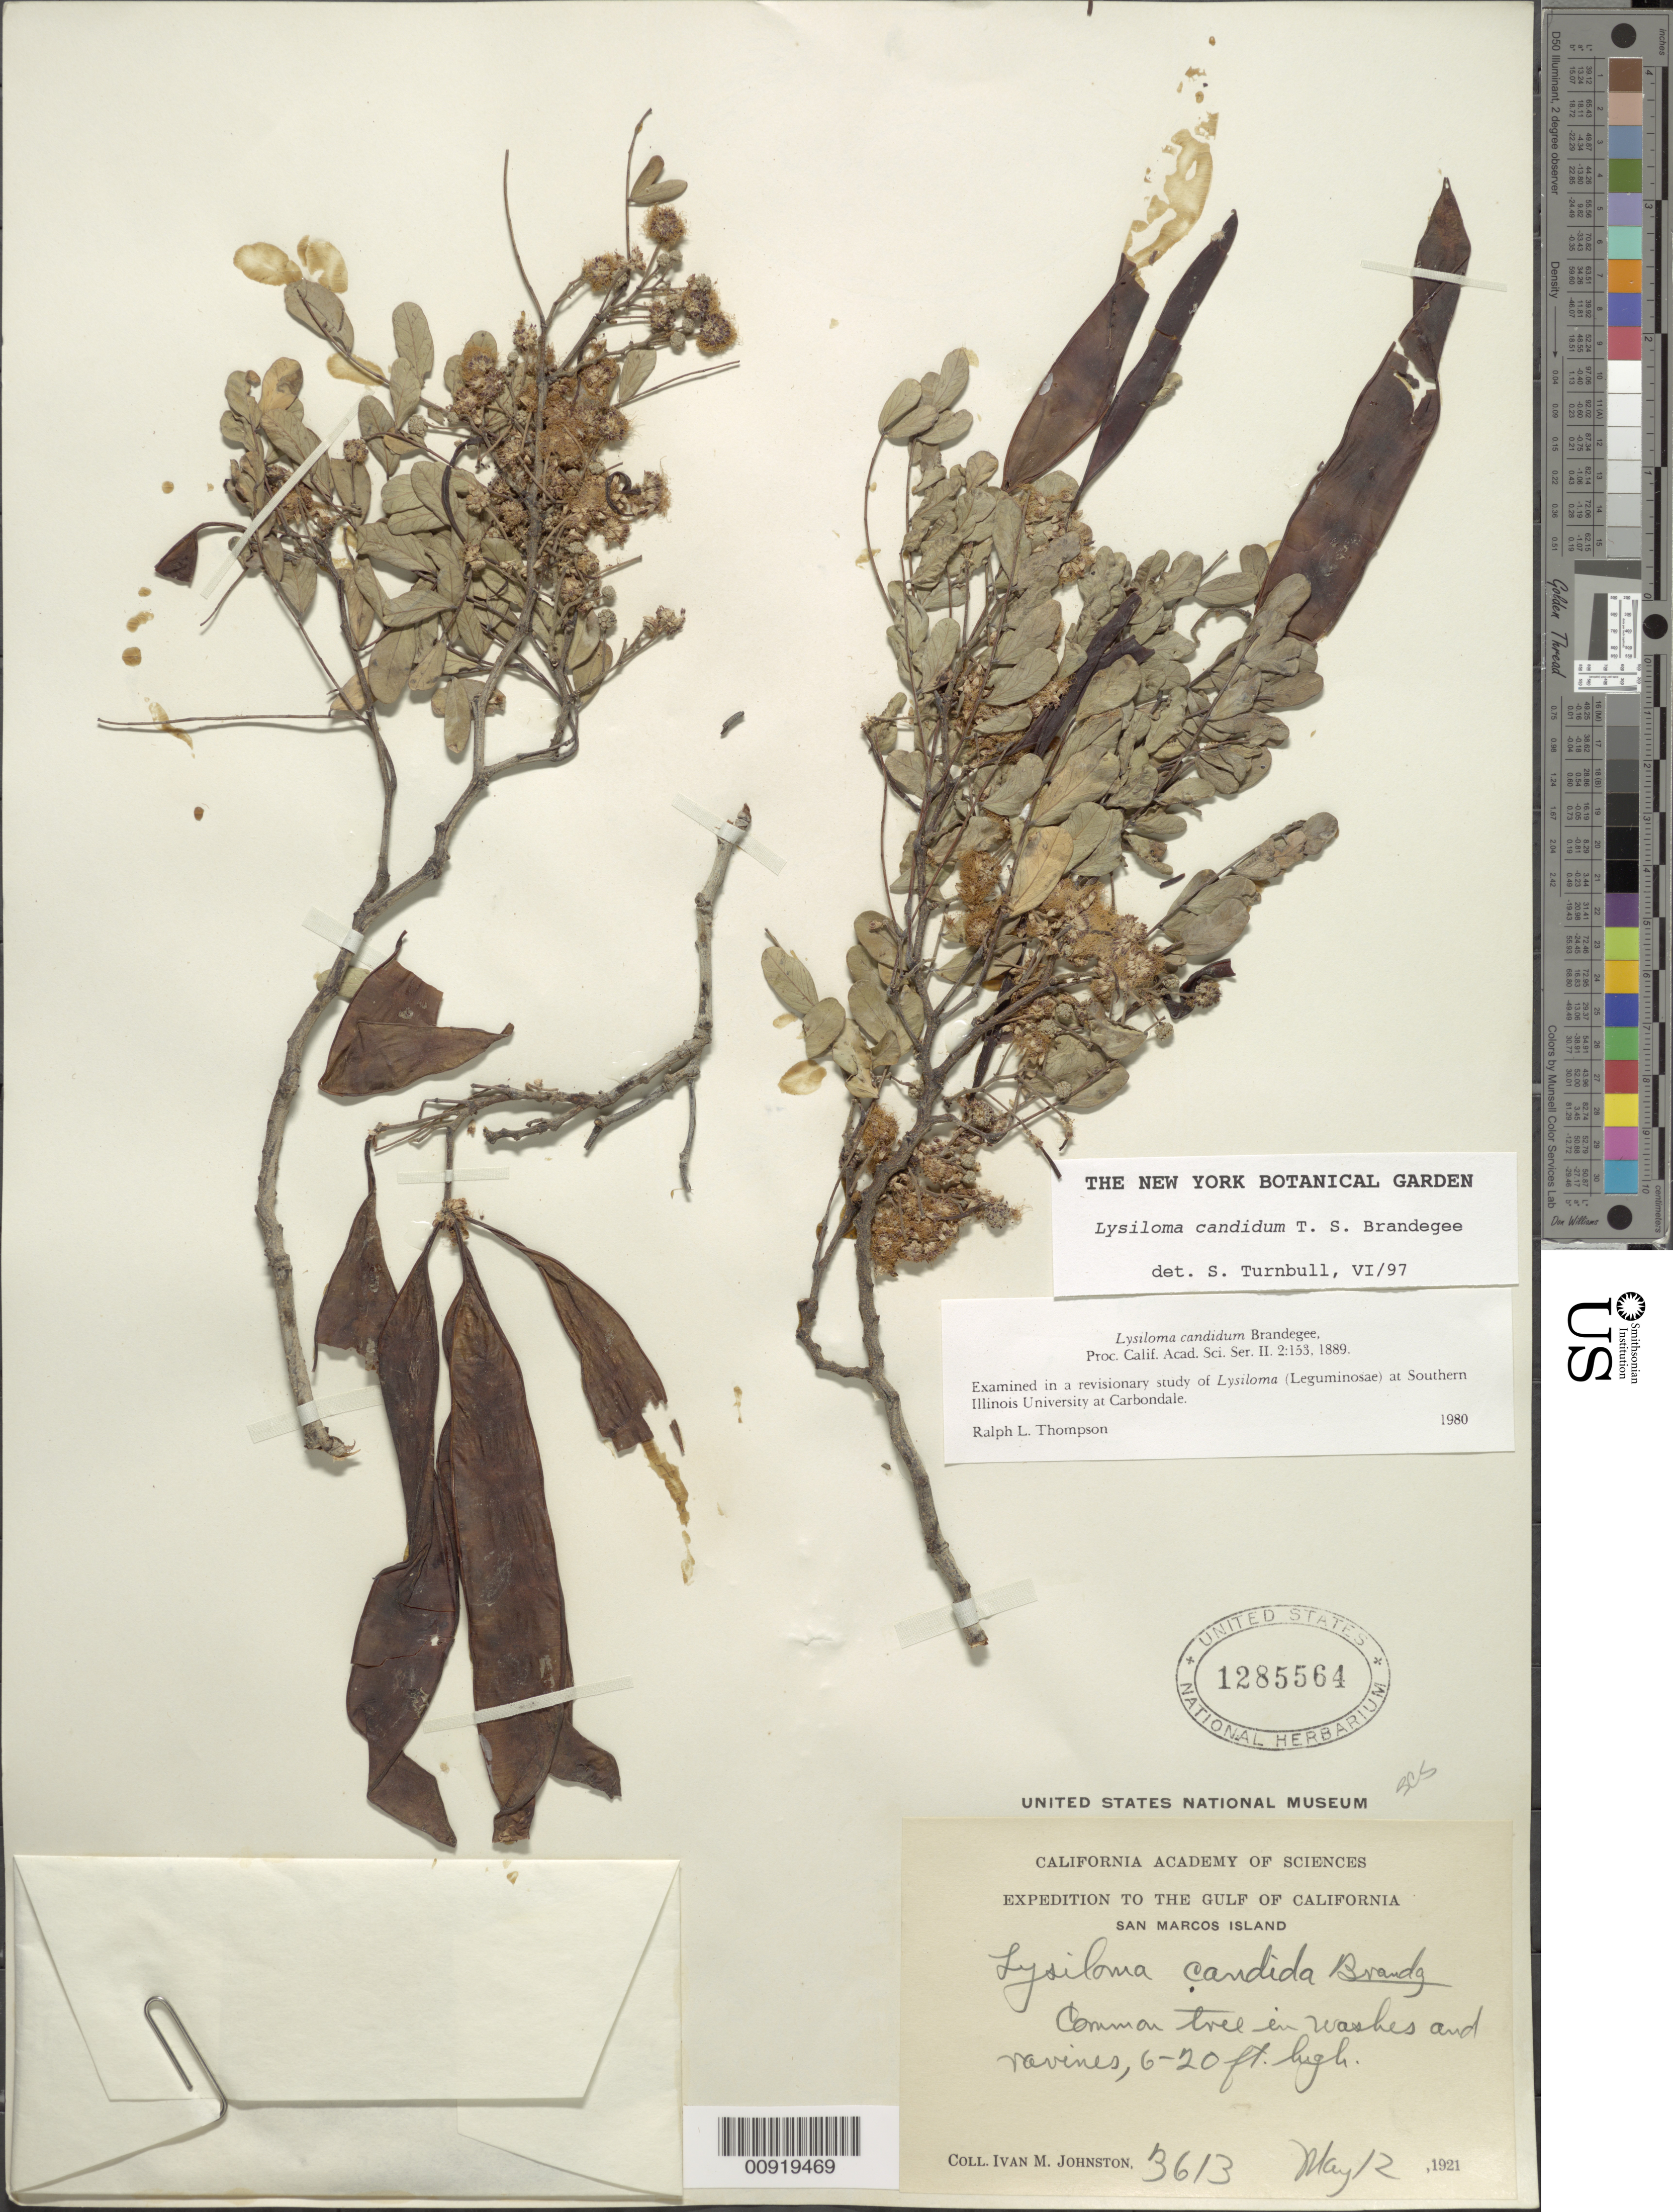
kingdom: Plantae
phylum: Tracheophyta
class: Magnoliopsida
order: Fabales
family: Fabaceae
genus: Lysiloma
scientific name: Lysiloma candidum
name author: Brandegee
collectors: I.M. Johnston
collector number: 3613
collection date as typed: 12 May 1921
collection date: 1921-05-12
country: Mexico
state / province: Baja California Sur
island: San Marcos I.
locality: San Marcos Island.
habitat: In washes and ravines.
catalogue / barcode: US 1285564